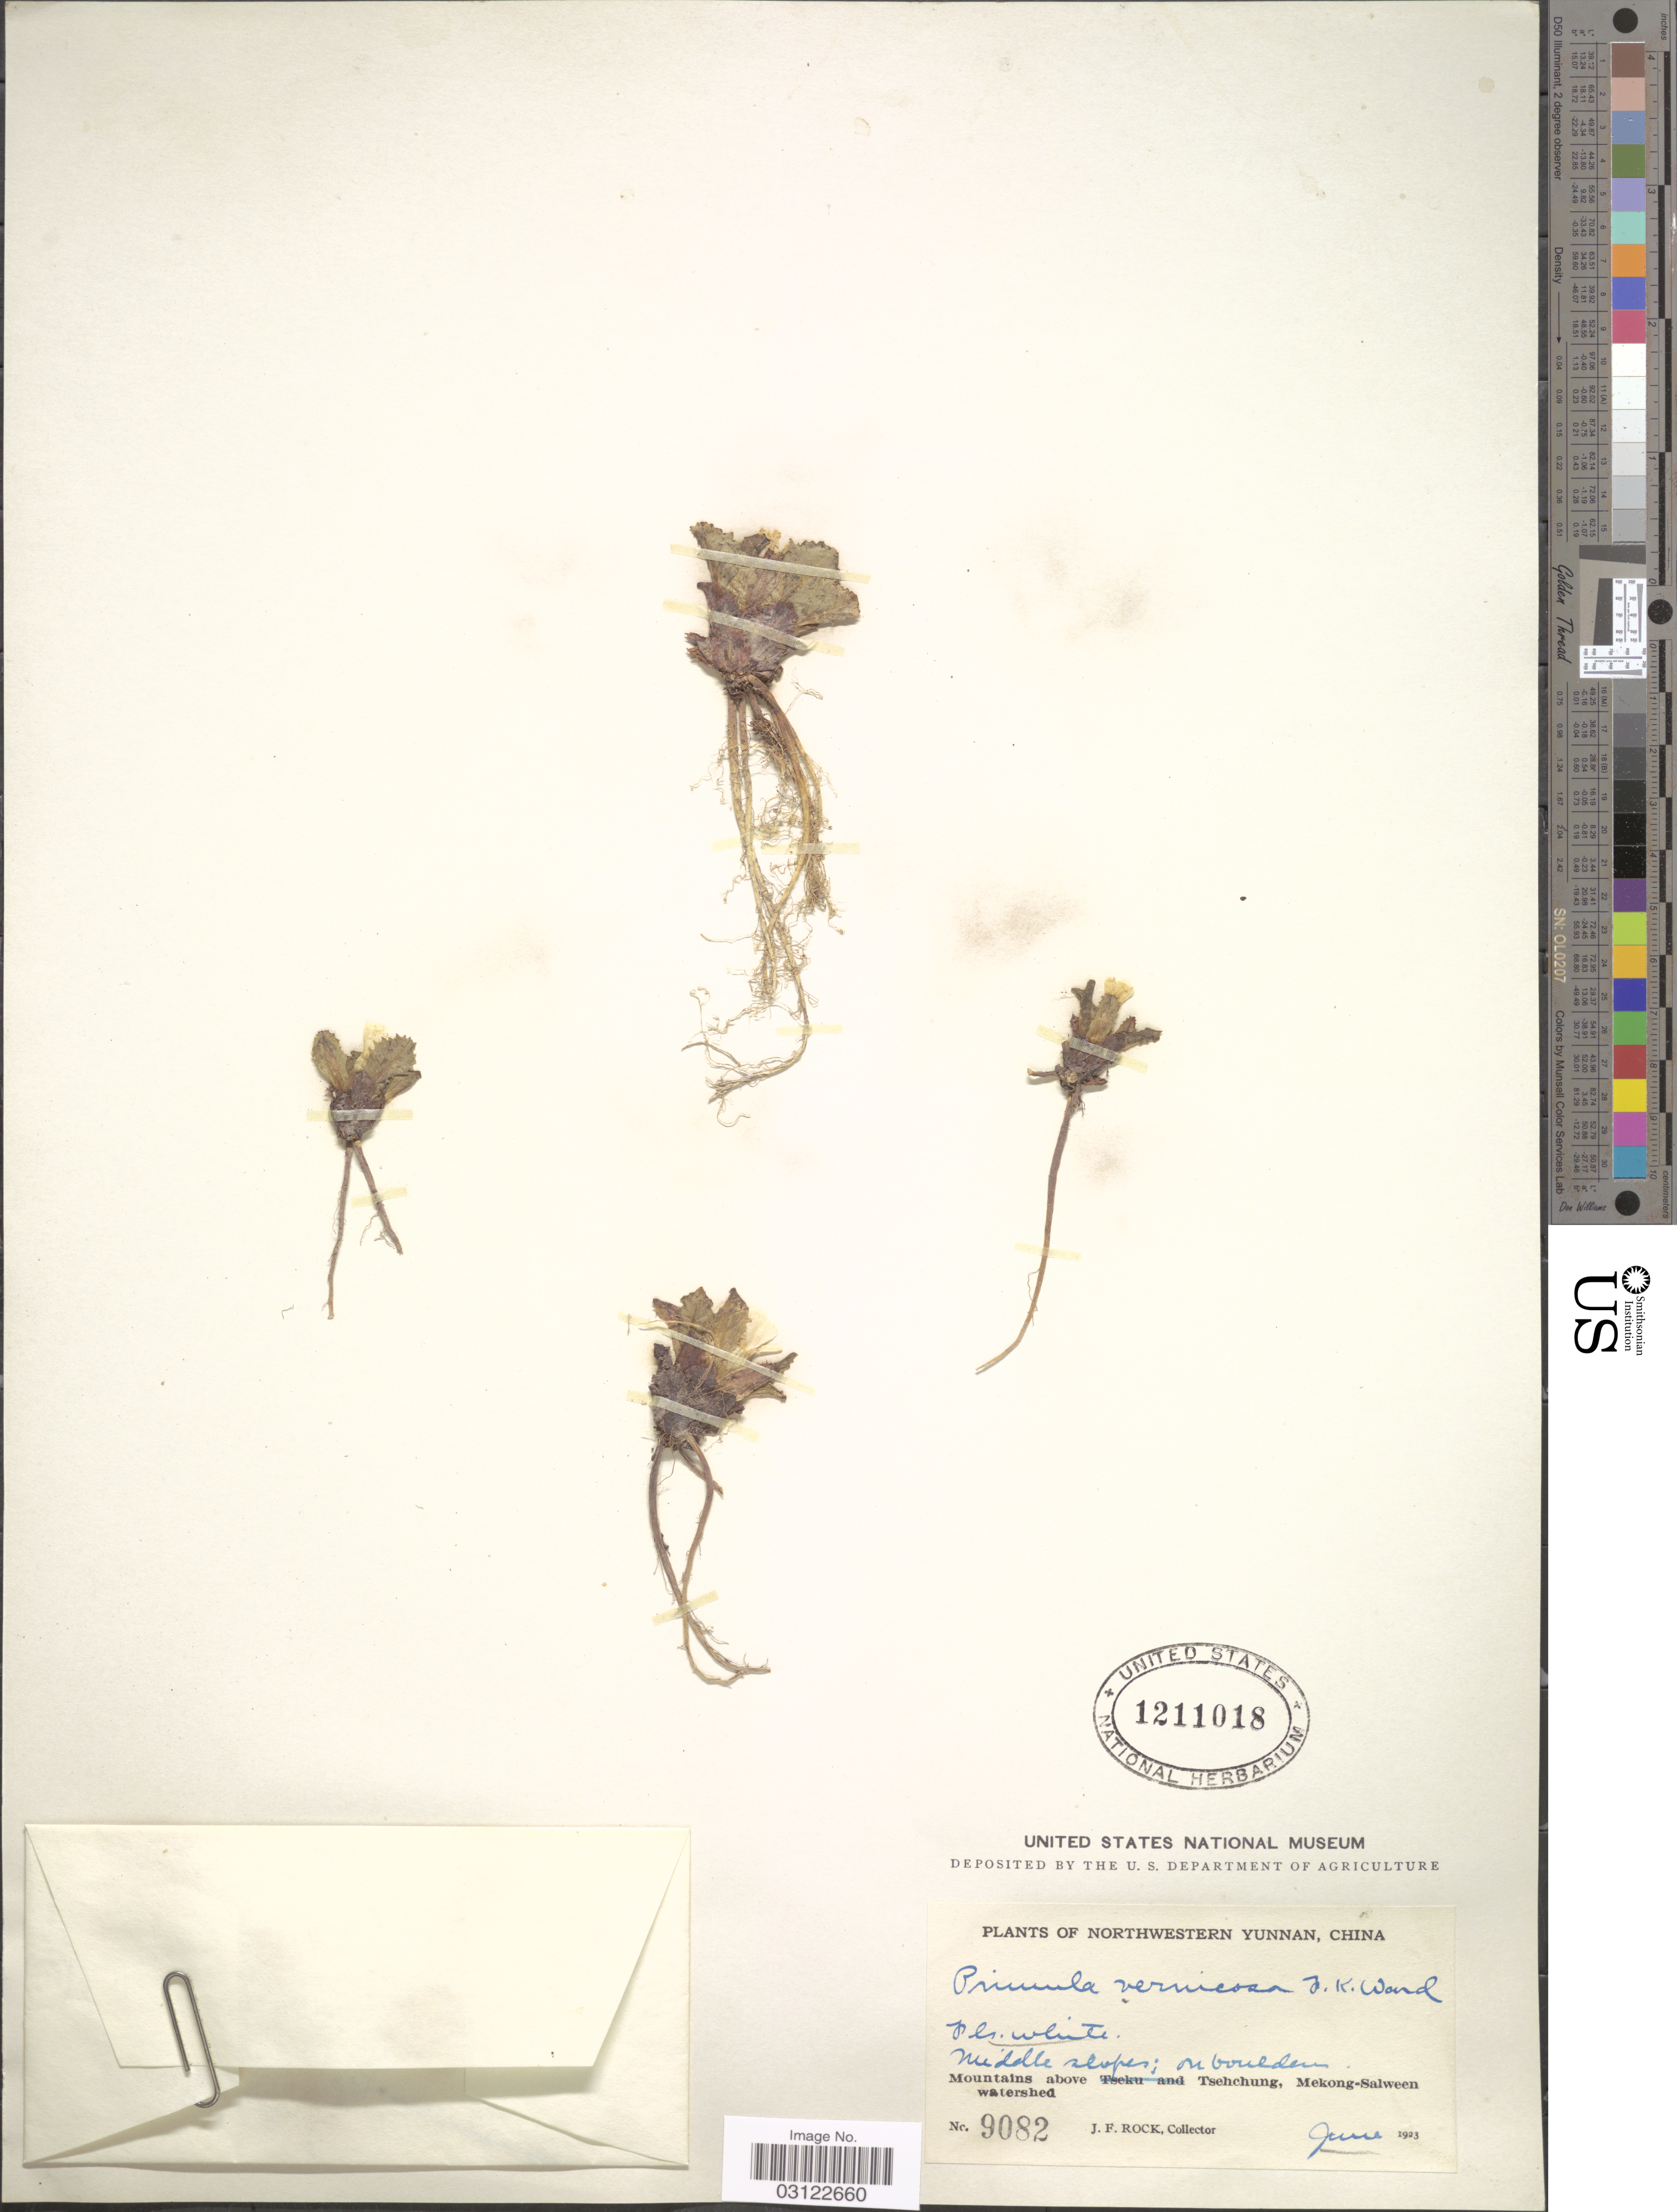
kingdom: Plantae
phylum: Tracheophyta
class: Magnoliopsida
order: Ericales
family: Primulaceae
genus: Primula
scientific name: Primula vernicosa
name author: Kingdon-Ward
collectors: J. Rock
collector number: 9082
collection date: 1923-06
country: China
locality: Northwestern Yunnan. Middle slopes. Mountains above Tsehchung, Mekong-Salween watershed.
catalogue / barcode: US 1211018